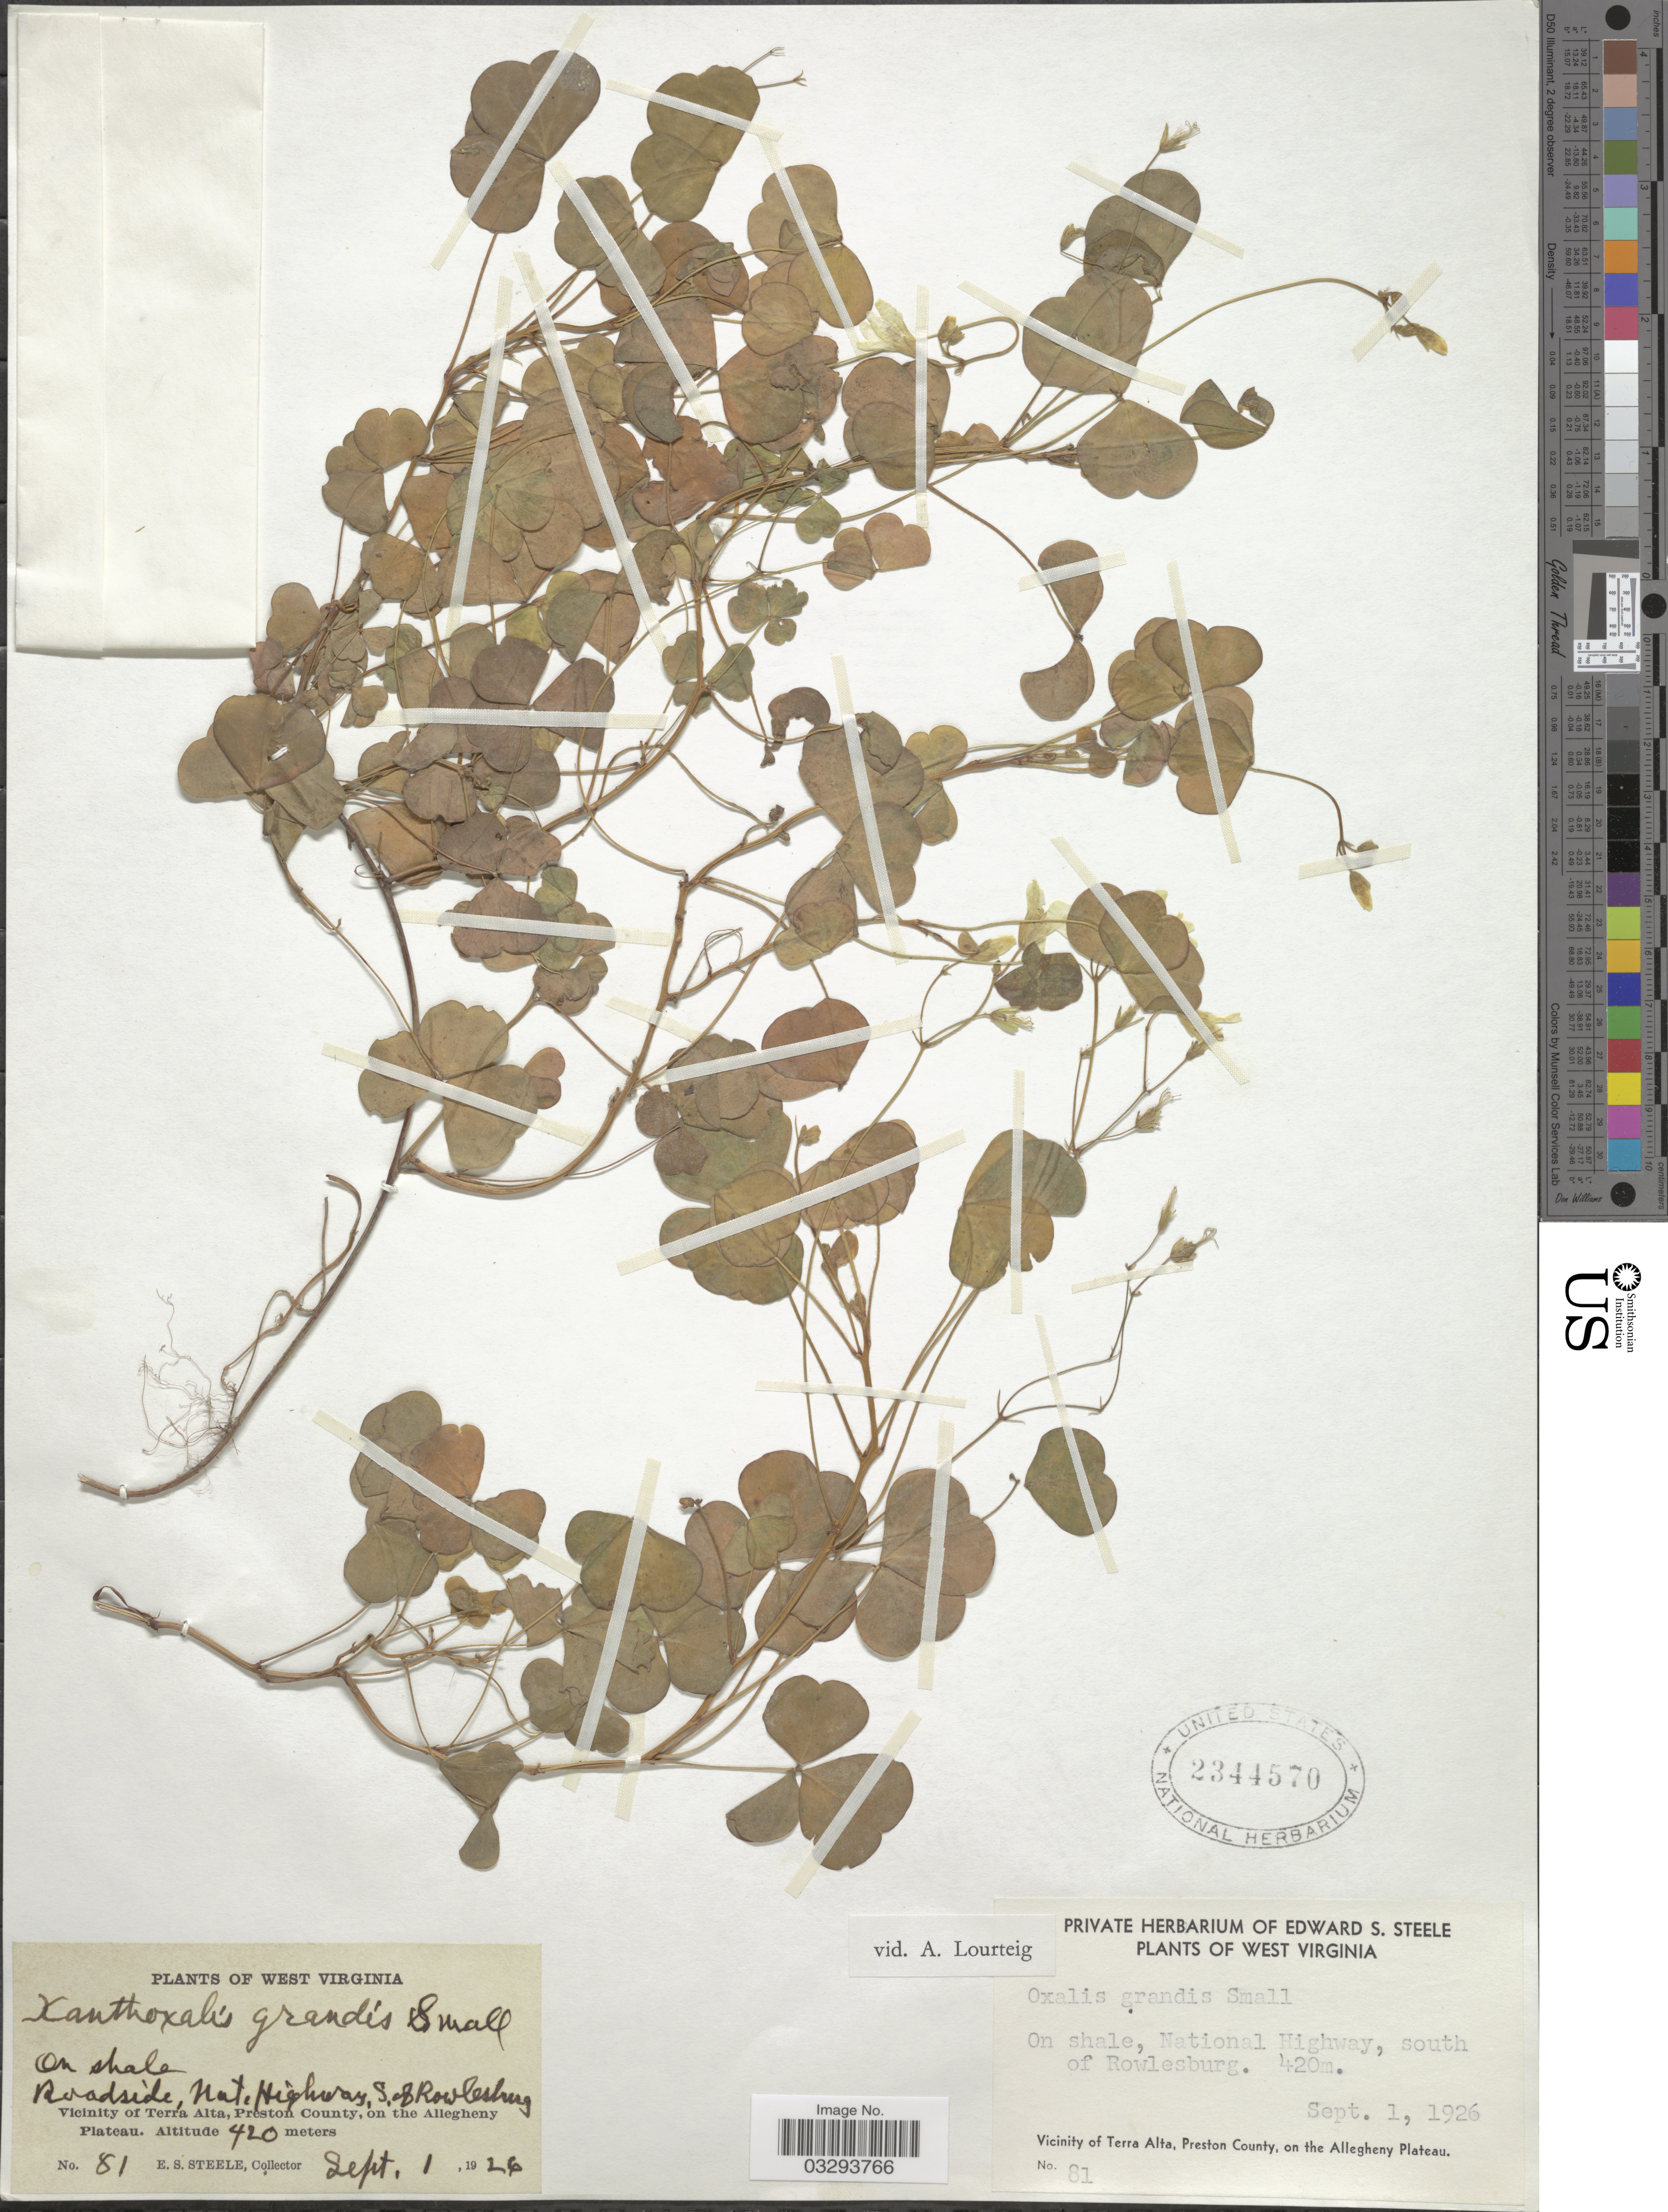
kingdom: Plantae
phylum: Tracheophyta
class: Magnoliopsida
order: Oxalidales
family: Oxalidaceae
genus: Oxalis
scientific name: Oxalis grandis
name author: Small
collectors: E. Steele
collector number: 81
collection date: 1926-09-01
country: United States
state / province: West Virginia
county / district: Preston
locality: National Highway, south of Rowlesburg. Vicinity of Terra Alta, Preston County, on the Allegheny Plateau.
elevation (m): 420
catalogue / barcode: US 2344570